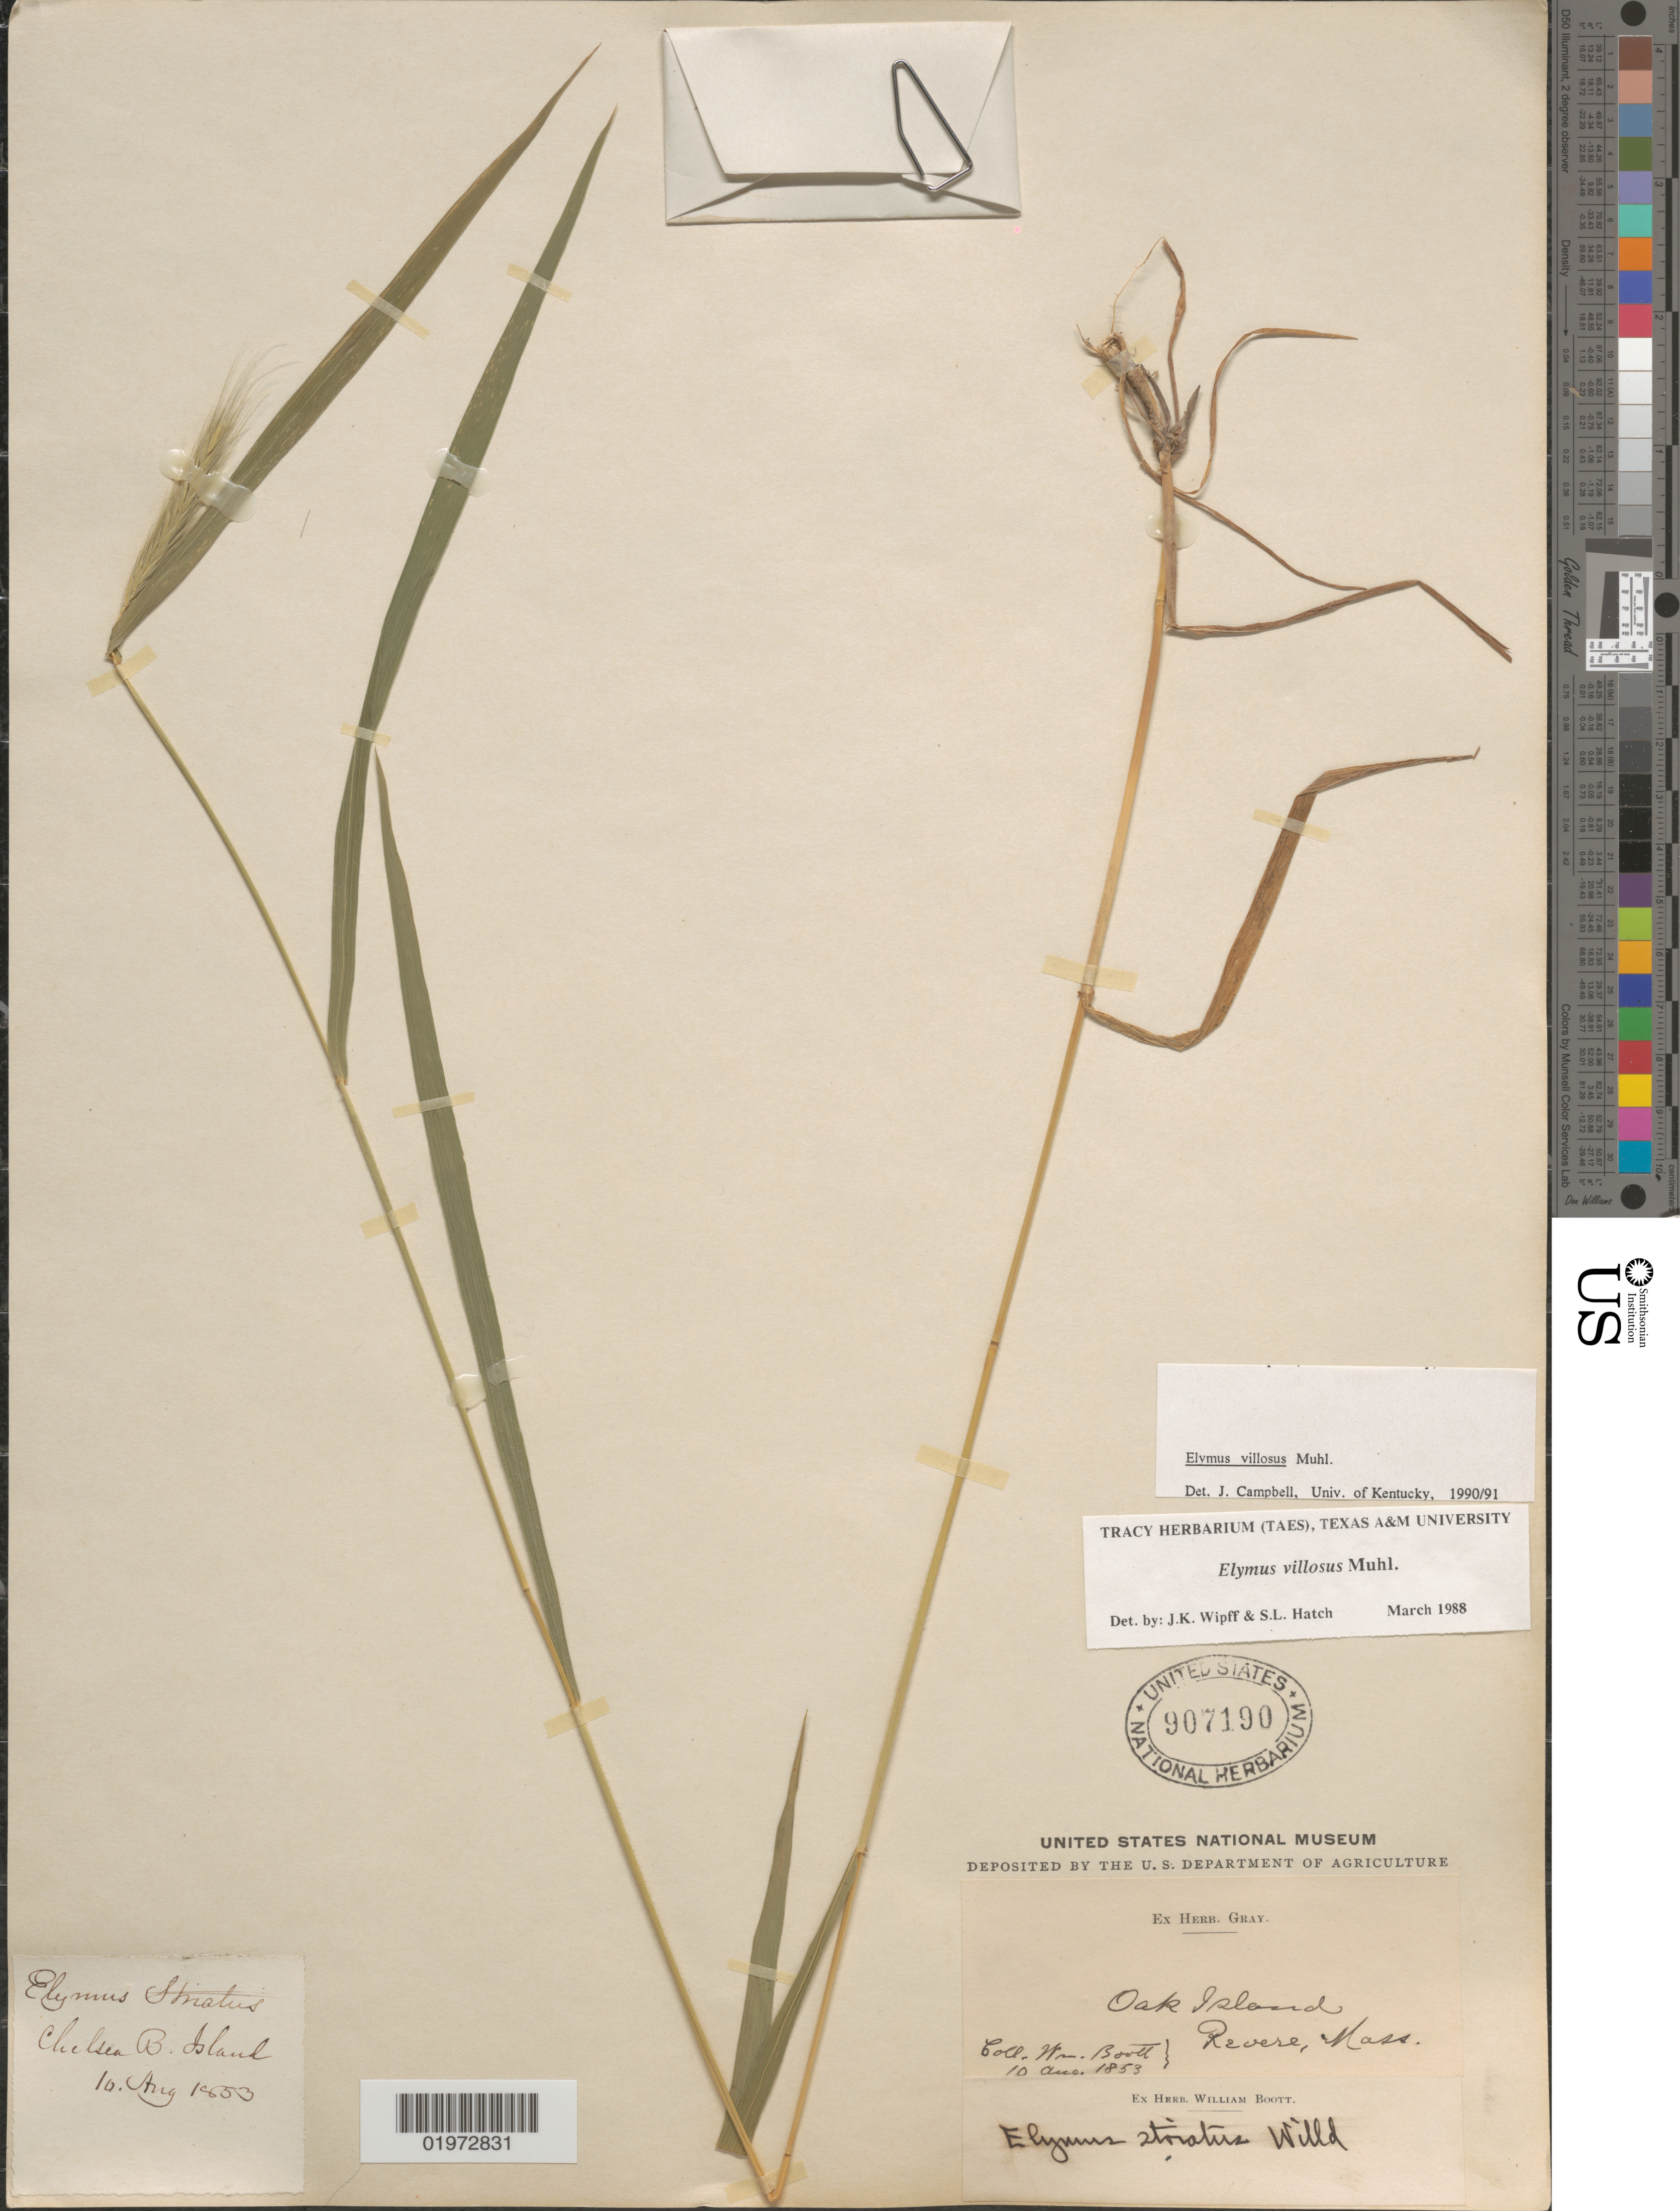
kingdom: Plantae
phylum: Tracheophyta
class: Liliopsida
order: Poales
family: Poaceae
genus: Elymus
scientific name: Elymus villosus var. arkansanus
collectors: W. Boott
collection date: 1853-08-10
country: United States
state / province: Massachusetts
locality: Chelsea B. Island. Oak Island, Revere.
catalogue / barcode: US 907190